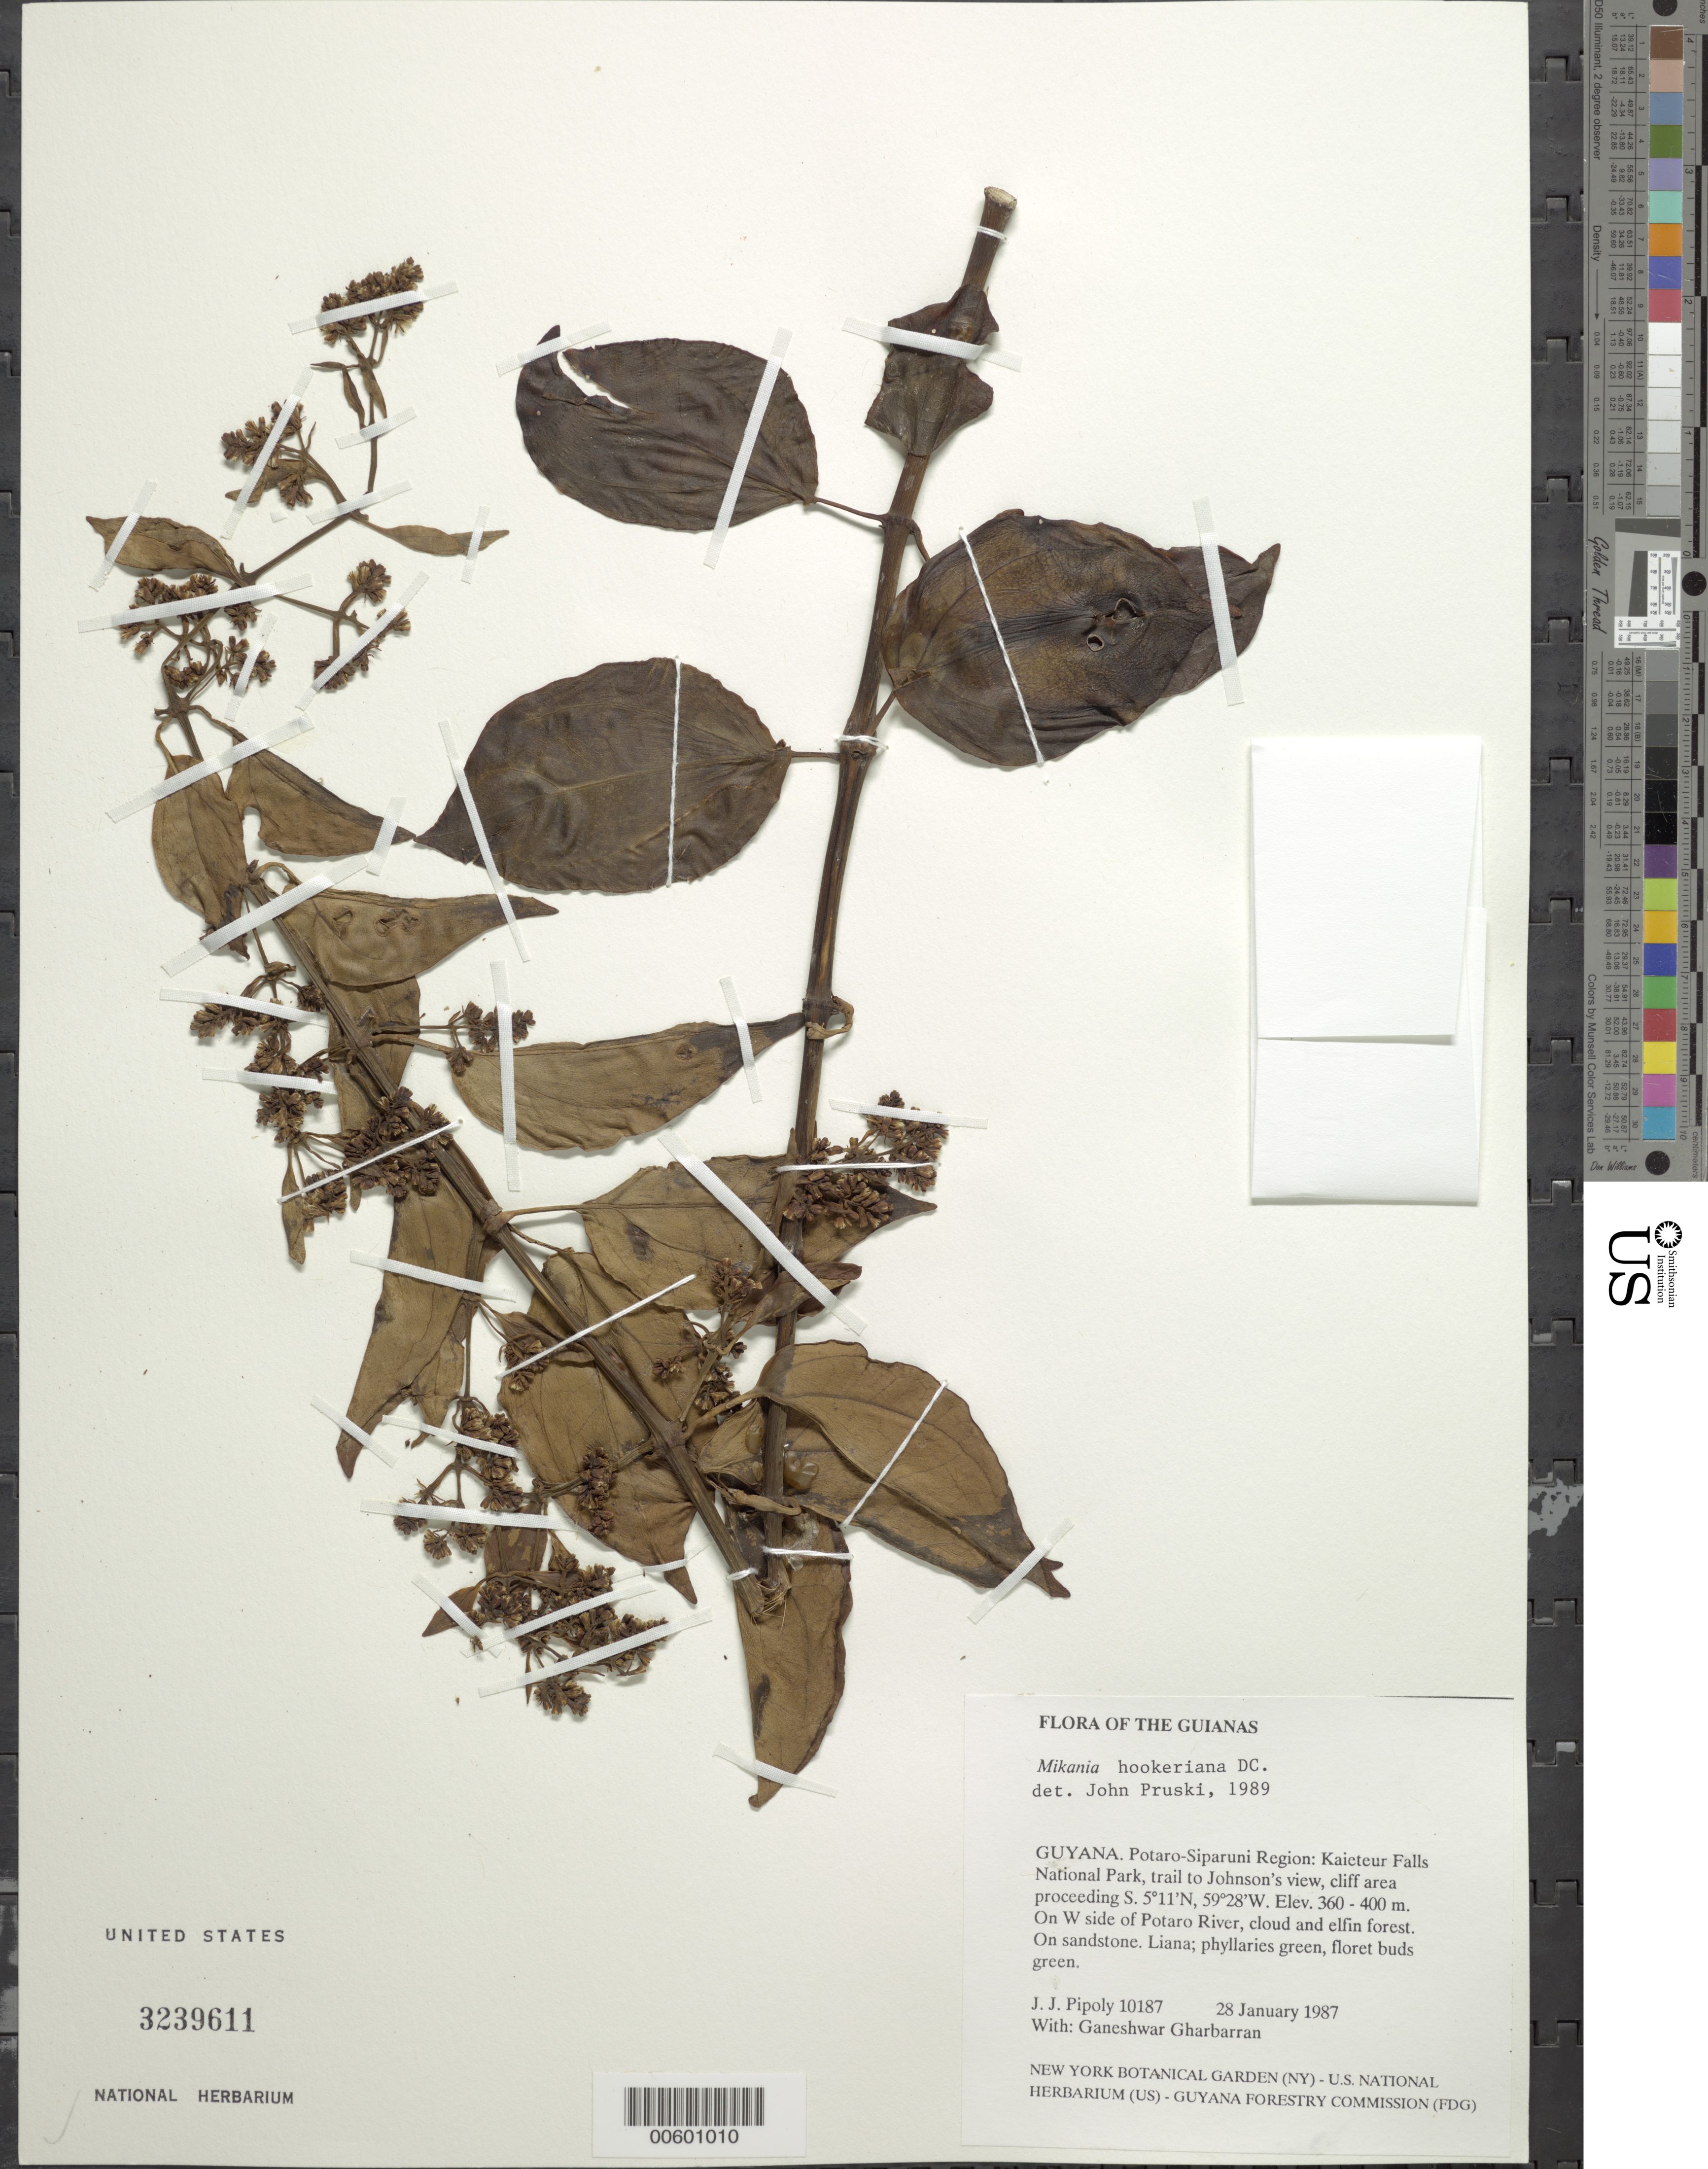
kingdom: Plantae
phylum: Tracheophyta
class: Magnoliopsida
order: Asterales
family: Asteraceae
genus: Mikania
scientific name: Mikania hookeriana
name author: DC.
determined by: Pruski, J. F.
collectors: J. J. Pipoly & G. Gharbarran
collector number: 10187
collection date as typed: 28 January 1987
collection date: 1987-01-28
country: Guyana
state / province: Potaro-Siparuni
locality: Kaieteur Falls National Park, trail to Johnson's view, cliff area proceeding S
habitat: On W side of Potaro River, cloud and elfin forest. On sandstone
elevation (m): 360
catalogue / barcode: US 3239611